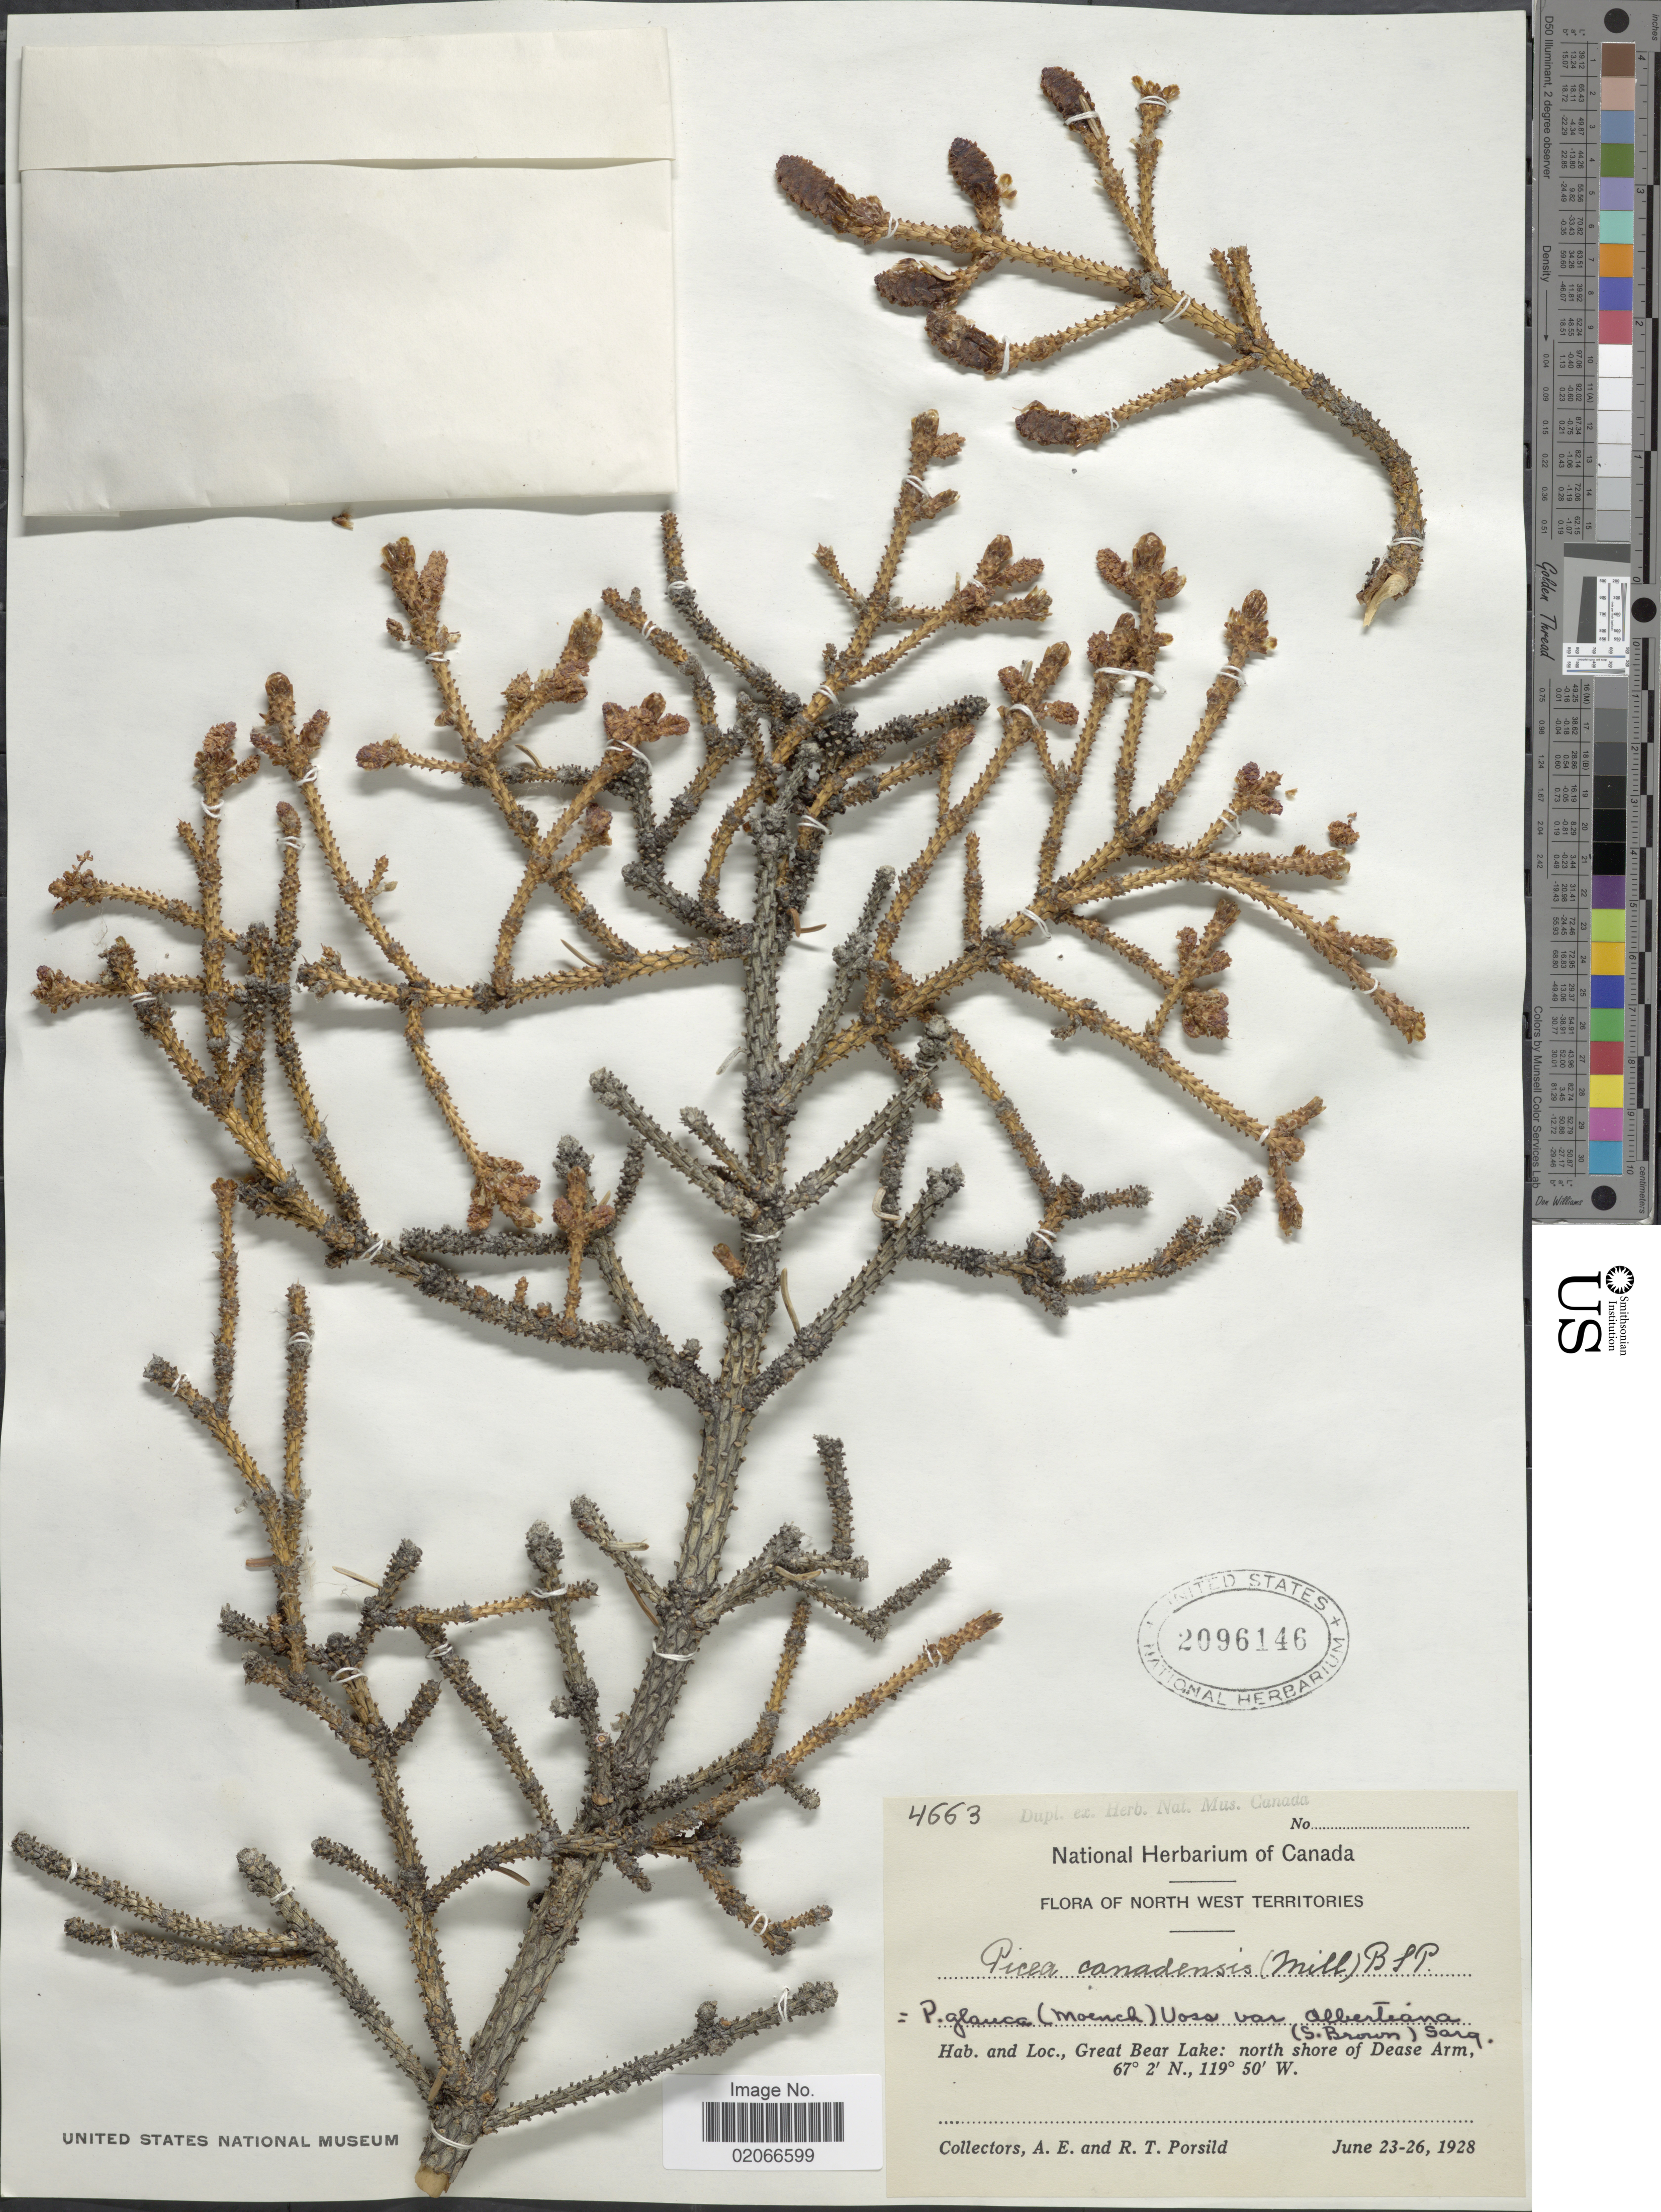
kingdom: Plantae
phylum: Tracheophyta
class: Pinopsida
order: Pinales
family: Pinaceae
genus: Picea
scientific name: Picea glauca var. albertiana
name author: (S. Br.) Sarg.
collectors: A. E. Porsild & R. T. Porsild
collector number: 4663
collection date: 1928-06-23/1928-06-26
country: Canada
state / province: Northwest Territories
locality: Great Bear Lake: north shore of Dease Arm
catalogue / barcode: US 2096146